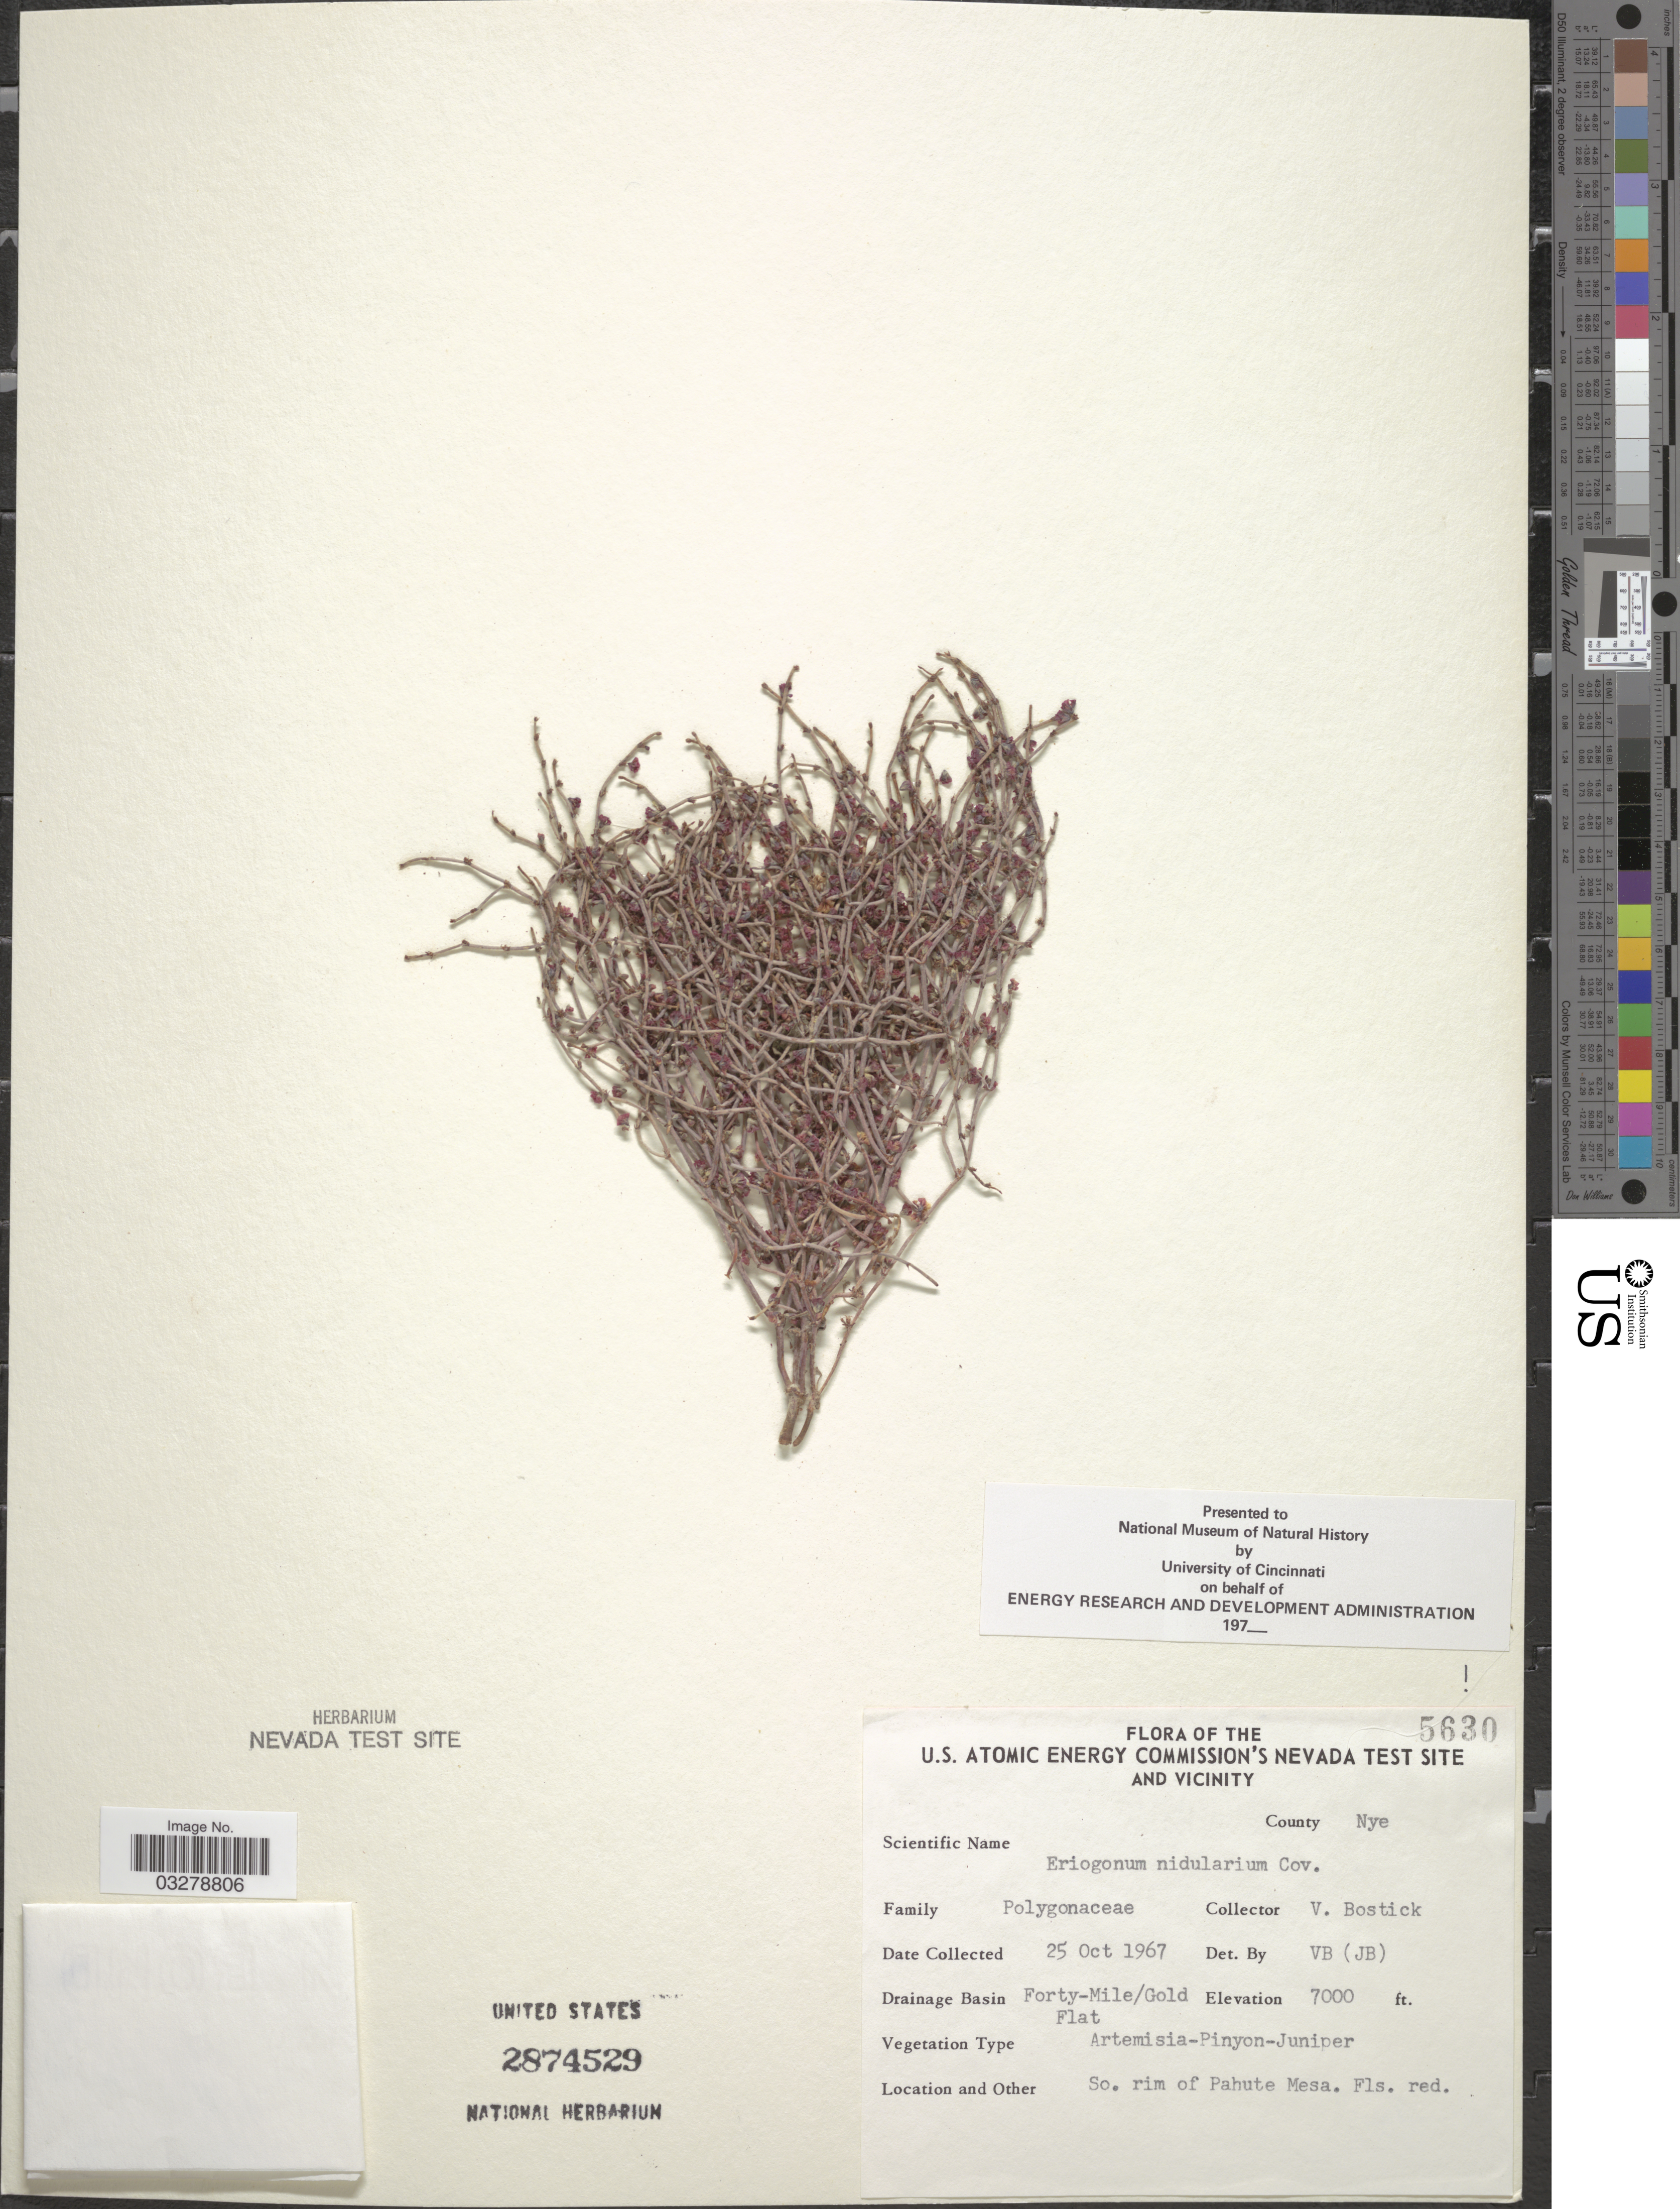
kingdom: Plantae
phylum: Tracheophyta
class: Magnoliopsida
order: Caryophyllales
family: Polygonaceae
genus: Eriogonum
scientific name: Eriogonum nidularium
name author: Coville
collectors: V. Bostick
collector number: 5630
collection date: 1967-10-25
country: United States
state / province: Nevada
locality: U.S. Atomic Energy Commission's Nevada Test Site and Vicinity. County Nye. Drainage Basin Forty-Mile/Gold Flat. So. rim of Pahute Mesa.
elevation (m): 2134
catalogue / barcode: US 2874529